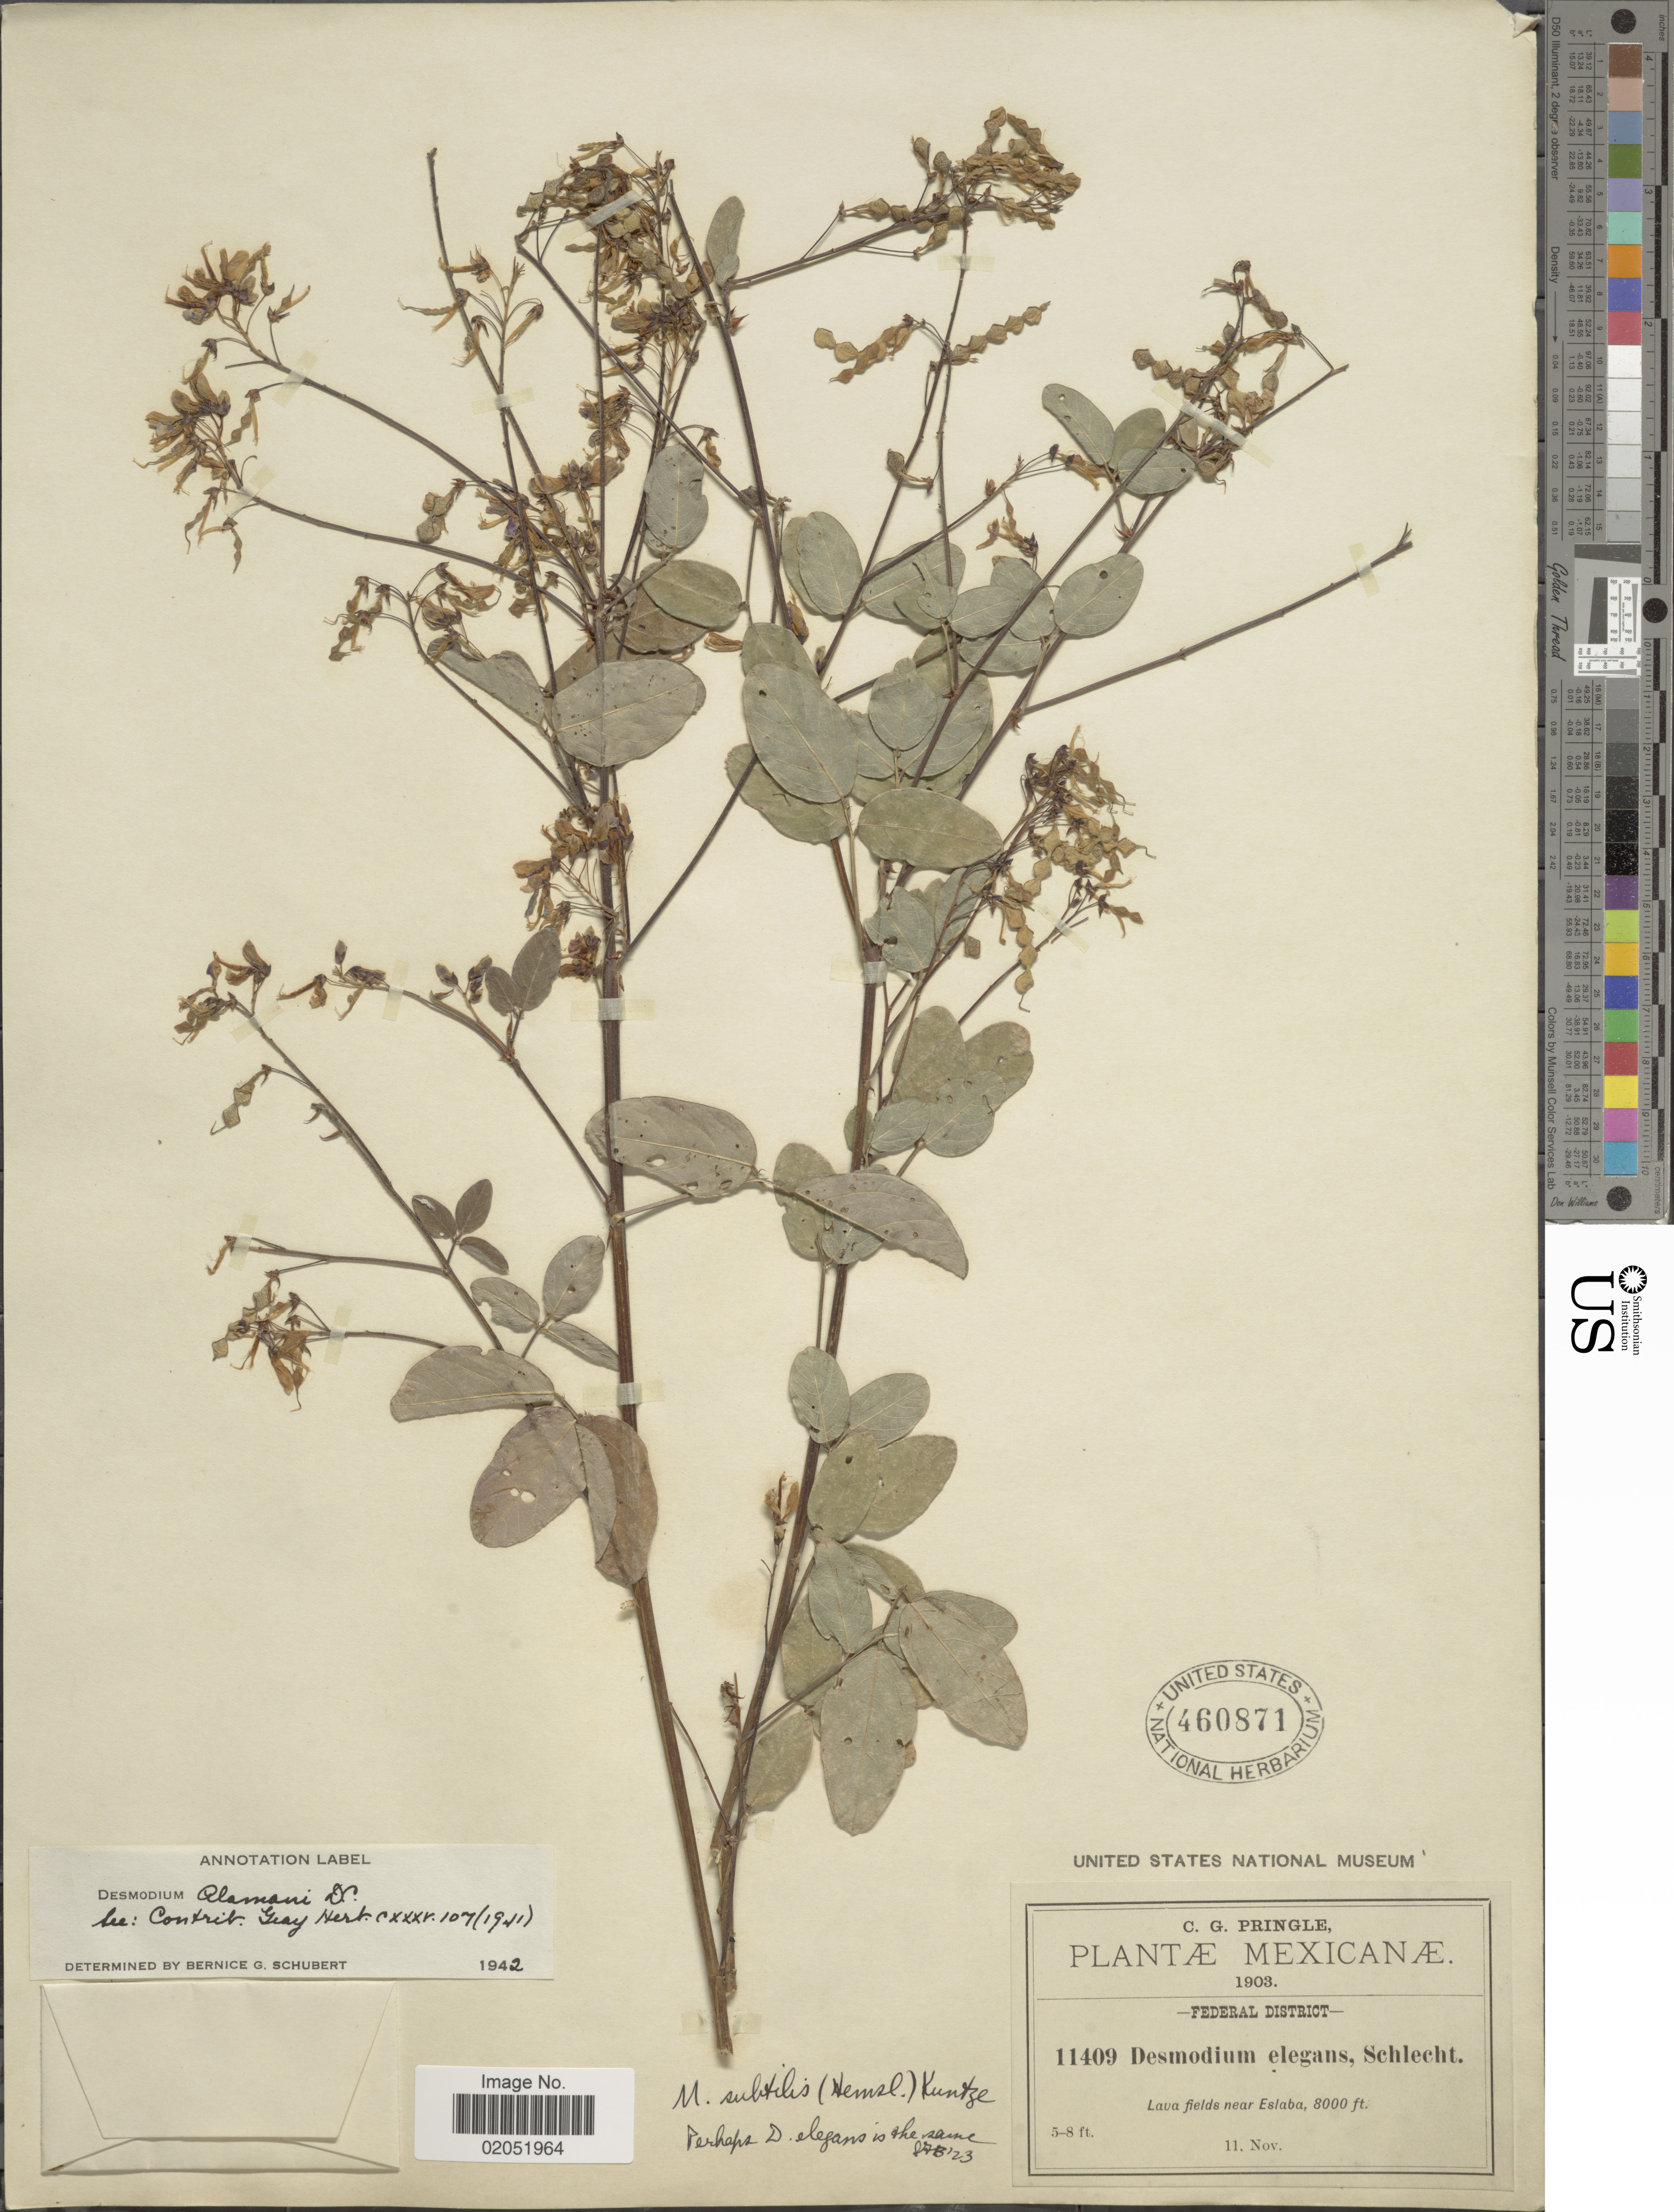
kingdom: Plantae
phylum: Tracheophyta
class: Magnoliopsida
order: Fabales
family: Fabaceae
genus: Desmodium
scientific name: Desmodium alamanii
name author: DC.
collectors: C. G. Pringle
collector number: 11409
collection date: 1903-11-11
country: Mexico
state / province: Distrito Federal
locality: Federal District, Lava Fields near Eslaba.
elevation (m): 2438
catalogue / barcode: US 460871